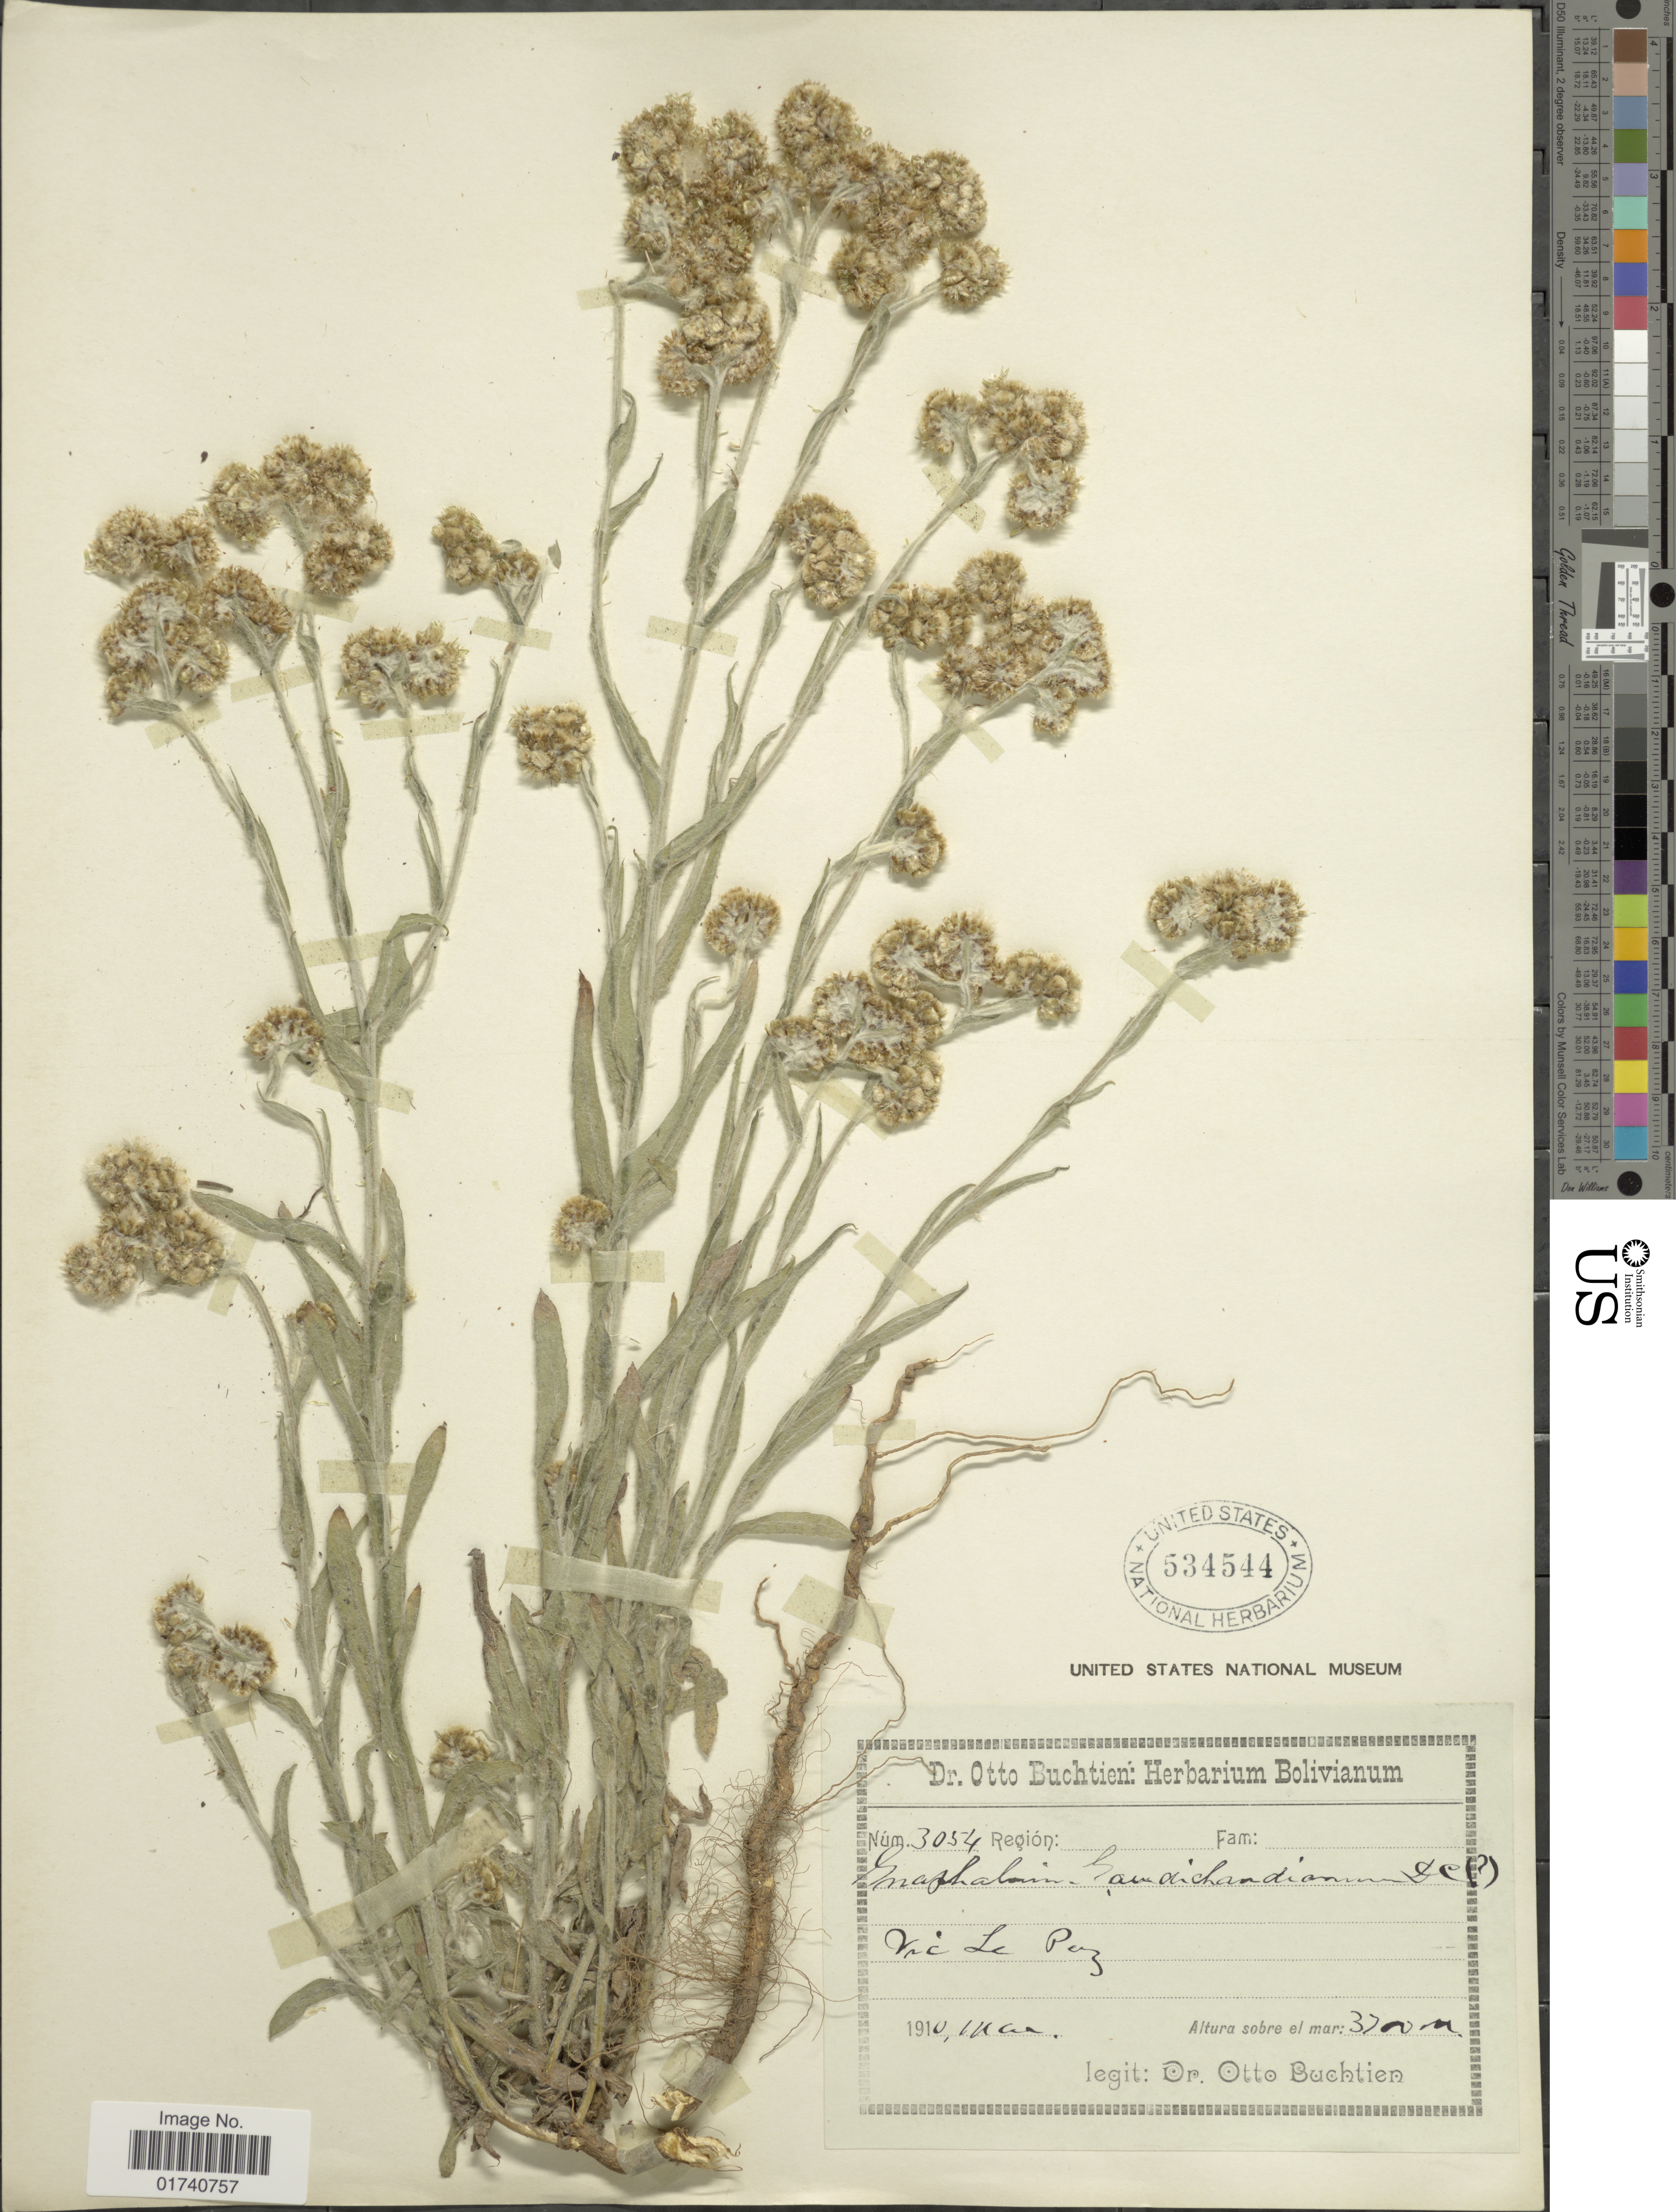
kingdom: Plantae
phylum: Tracheophyta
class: Magnoliopsida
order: Asterales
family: Asteraceae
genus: Pseudognaphalium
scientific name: Pseudognaphalium gaudichaudianum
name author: (DC.) Anderb.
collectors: O. Buchtien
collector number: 3054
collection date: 1910-03-06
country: Bolivia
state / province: La Paz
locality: Vic La Paz.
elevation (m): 3700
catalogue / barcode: US 534544